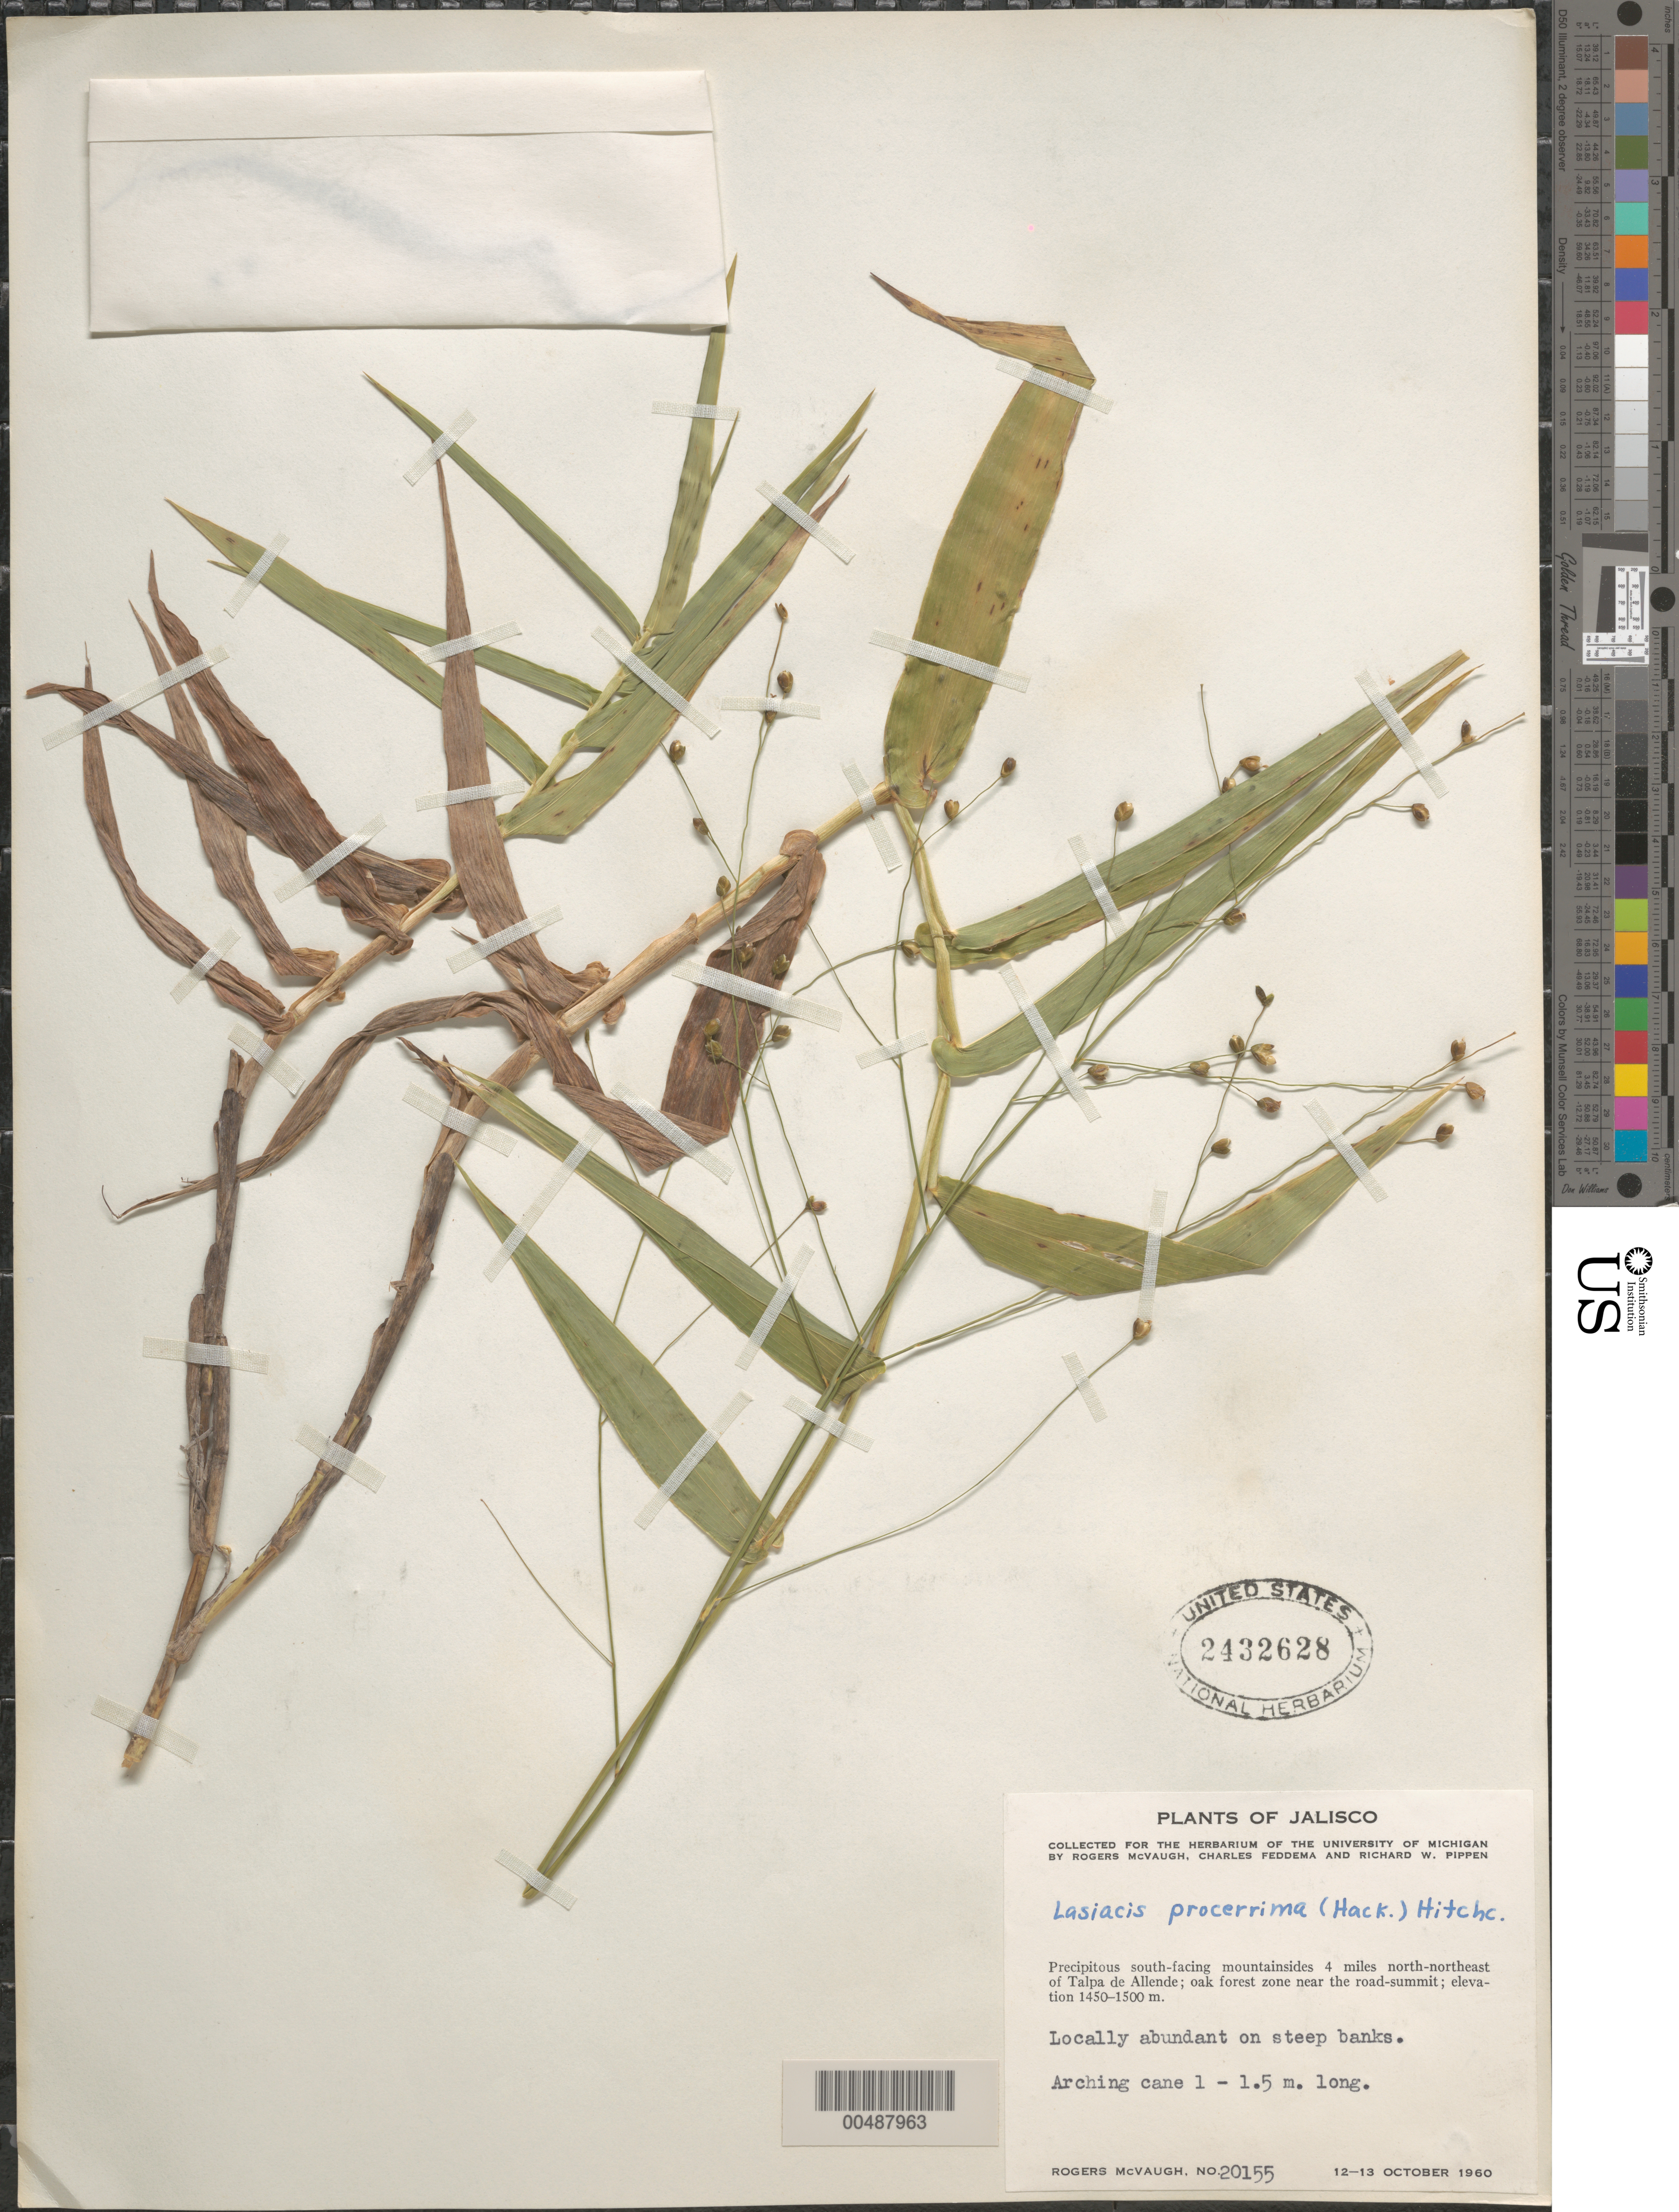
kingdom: Plantae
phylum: Tracheophyta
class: Liliopsida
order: Poales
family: Poaceae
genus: Lasiacis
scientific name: Lasiacis procerrima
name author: (Hack.) Hitchc.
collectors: R. McVaugh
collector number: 20155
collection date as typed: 12 Oct 1960 to 13 Oct 1960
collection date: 1960-10-12/1960-10-13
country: Mexico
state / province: Jalisco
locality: S-facing mtnsides 4 mi NNE of Talpa de Allende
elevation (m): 1450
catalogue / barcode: US 2432628